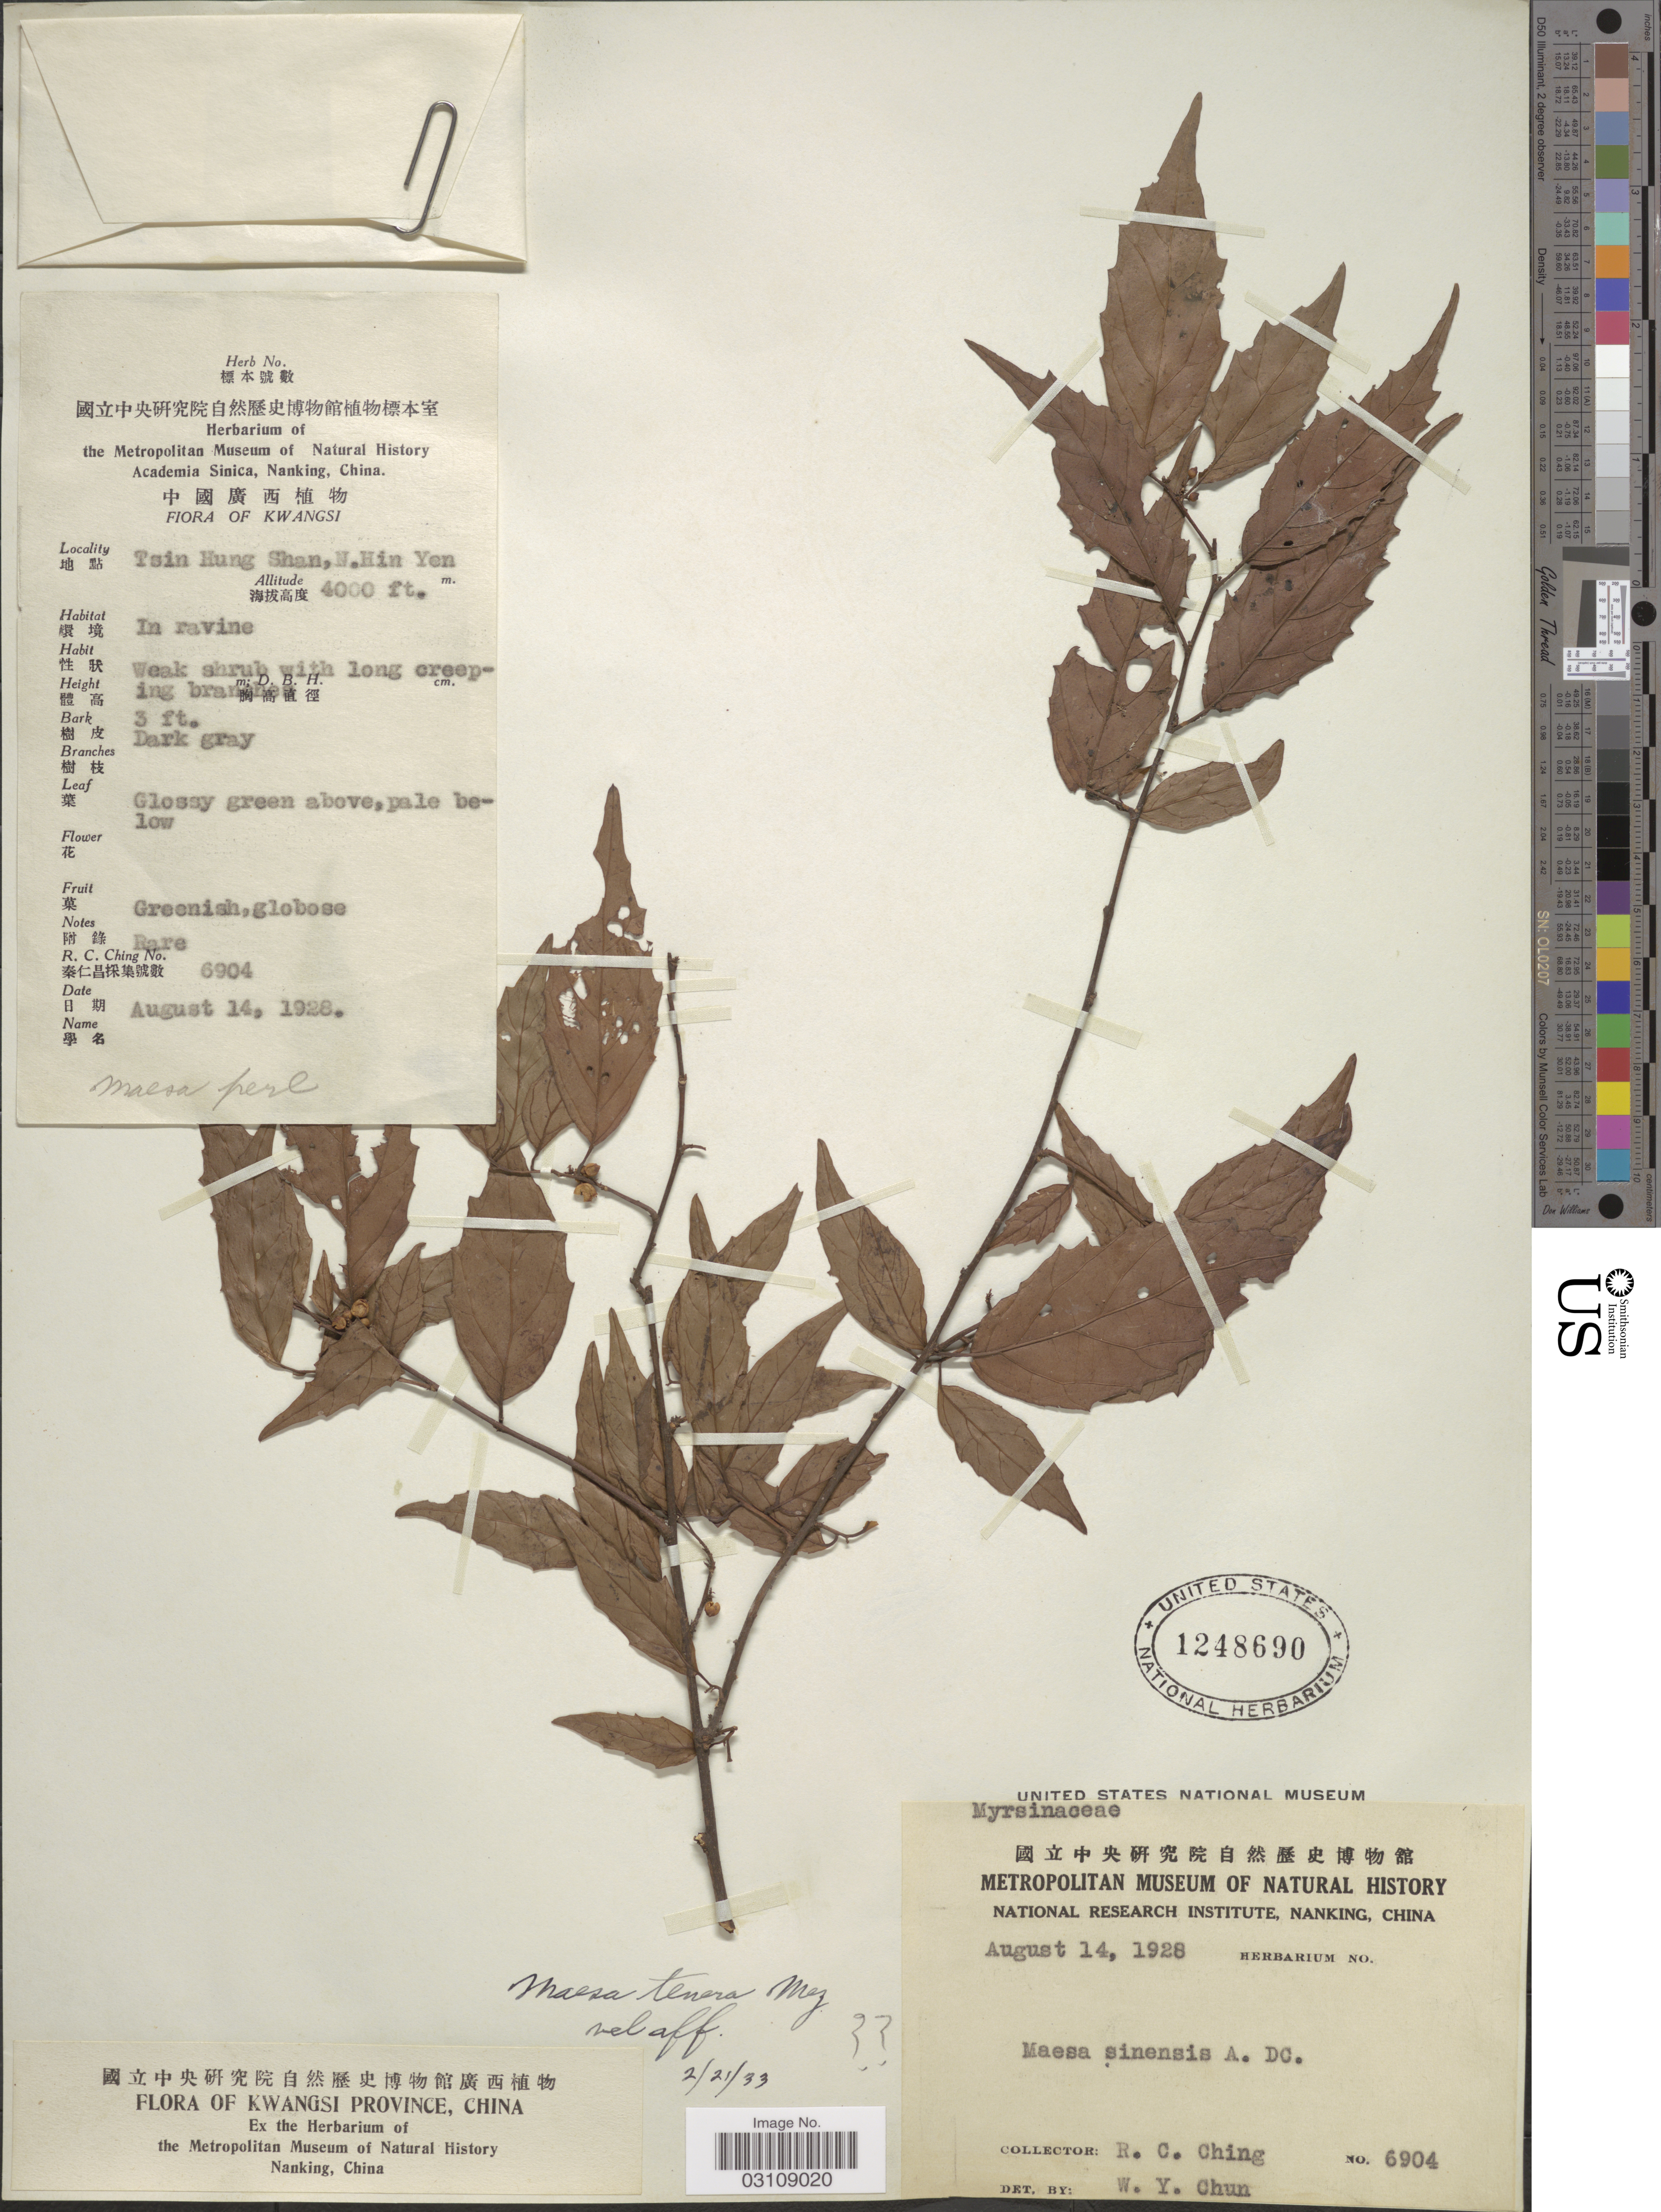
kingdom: Plantae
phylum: Tracheophyta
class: Magnoliopsida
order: Ericales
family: Primulaceae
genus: Maesa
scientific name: Maesa tenera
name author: Mez in Engl.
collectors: R. C. Ching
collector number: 6904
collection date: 1928-08-14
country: China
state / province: Guangxi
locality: Kwangsi Province.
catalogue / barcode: US 1248690